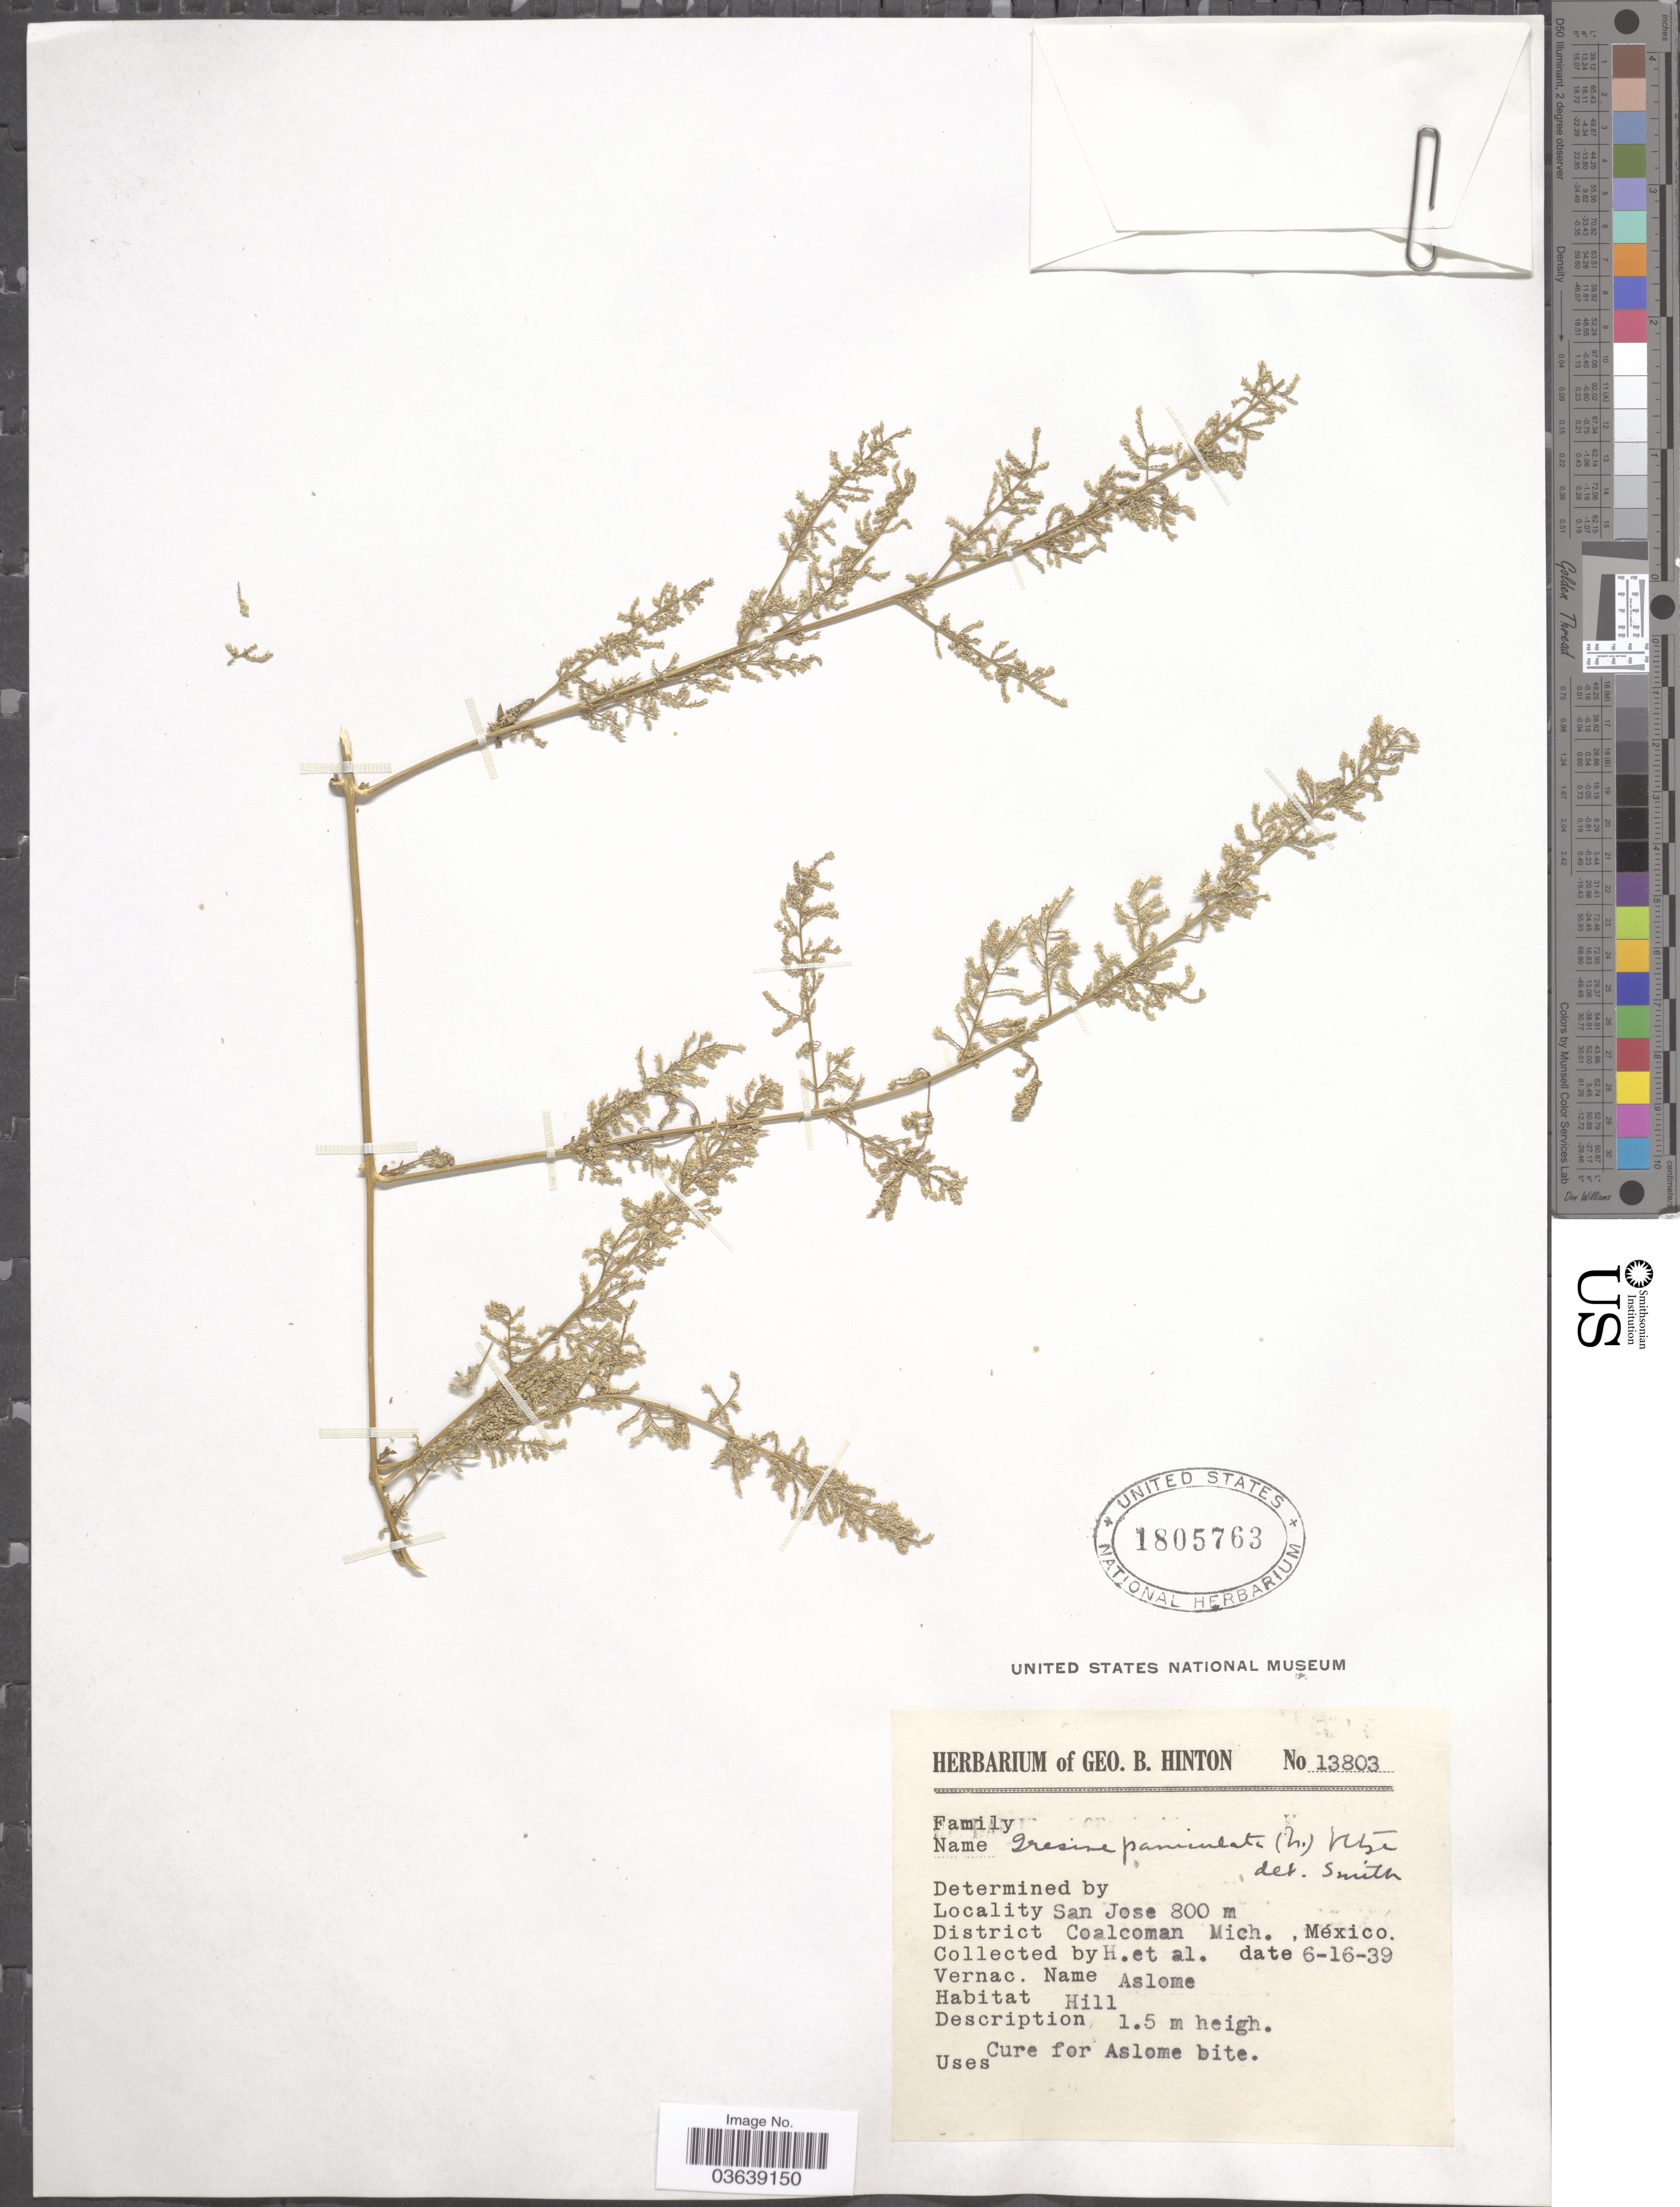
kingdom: Plantae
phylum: Tracheophyta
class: Magnoliopsida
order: Caryophyllales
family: Amaranthaceae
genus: Iresine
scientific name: Iresine paniculata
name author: (L.) Kuntze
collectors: G. B. Hinton & et al.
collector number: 13803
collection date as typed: Transcribed d/m/y: 16/6/39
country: Mexico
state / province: Michoacán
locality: San Jose. District Coalcoman.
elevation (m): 800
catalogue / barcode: US 1805763